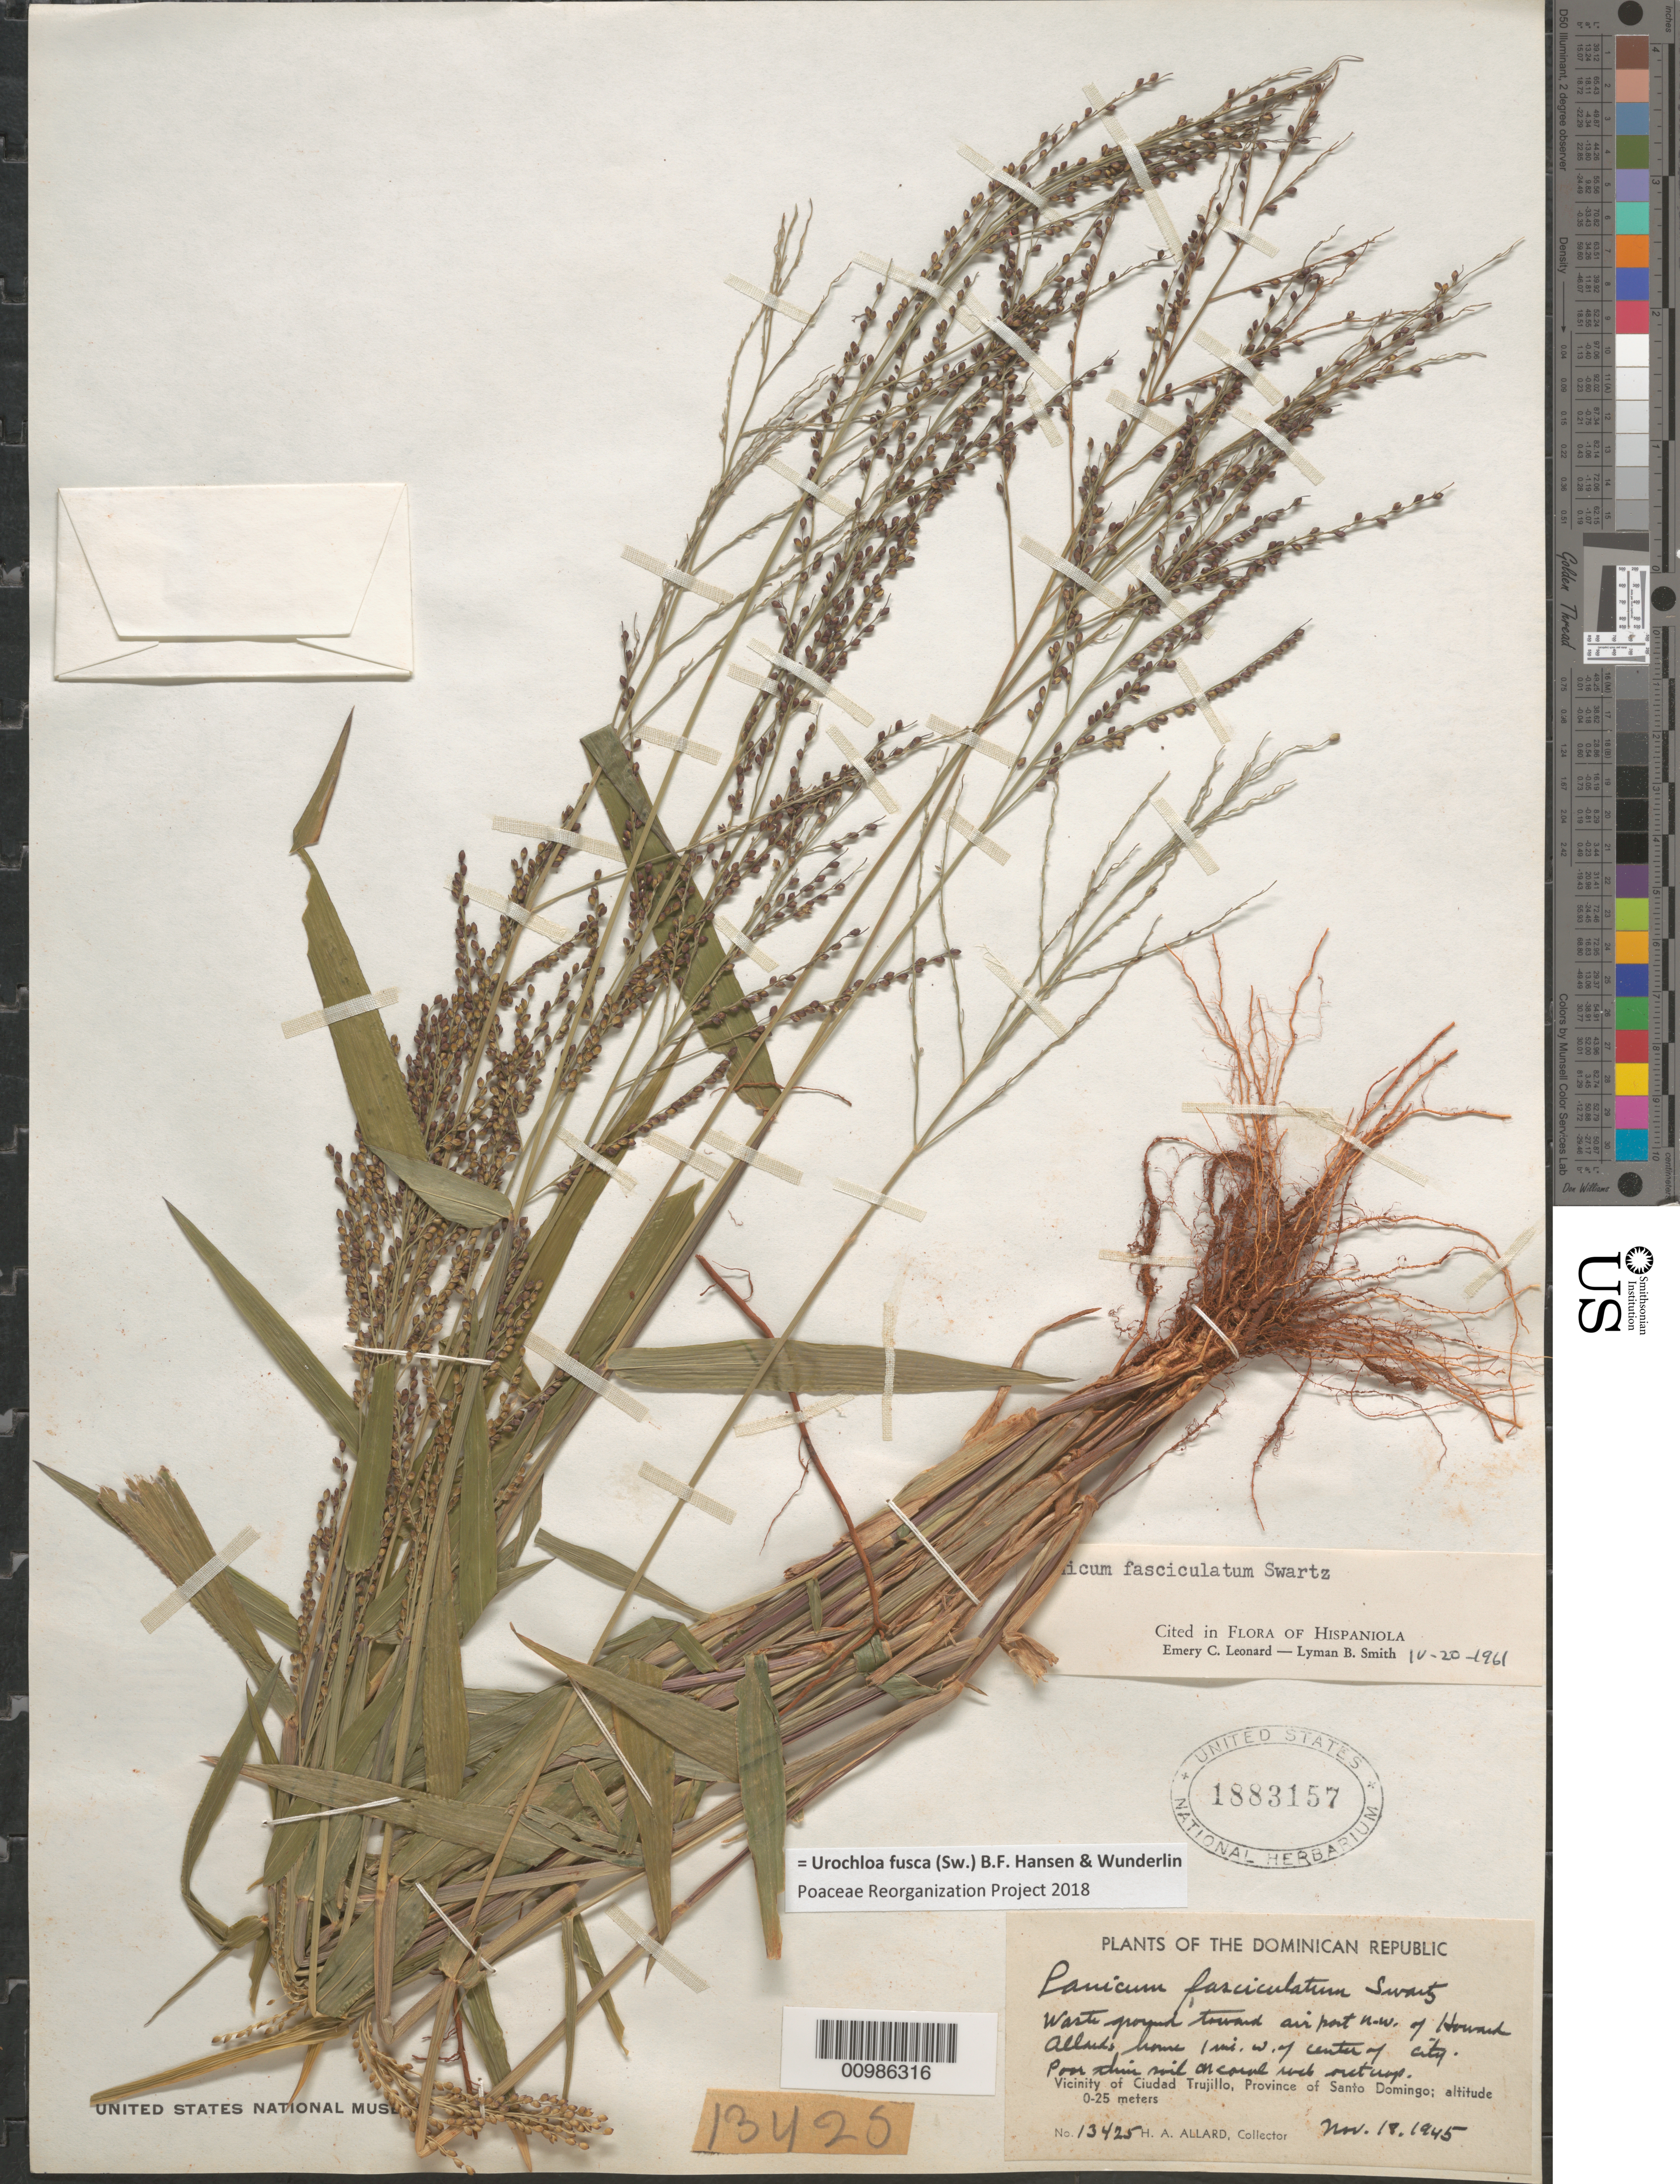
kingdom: Plantae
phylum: Tracheophyta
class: Liliopsida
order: Poales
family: Poaceae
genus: Brachiaria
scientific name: Brachiaria mutica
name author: (Forssk.) Stapf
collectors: H. A. Allard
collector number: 13425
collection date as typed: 18 Nov 1945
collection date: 1945-11-18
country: Dominican Republic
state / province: Distrito Nacional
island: Hispaniola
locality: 1 mile west of center of Santo Domingo.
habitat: waste ground near home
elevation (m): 0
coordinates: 0 N, 0 E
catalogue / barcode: US 1883157